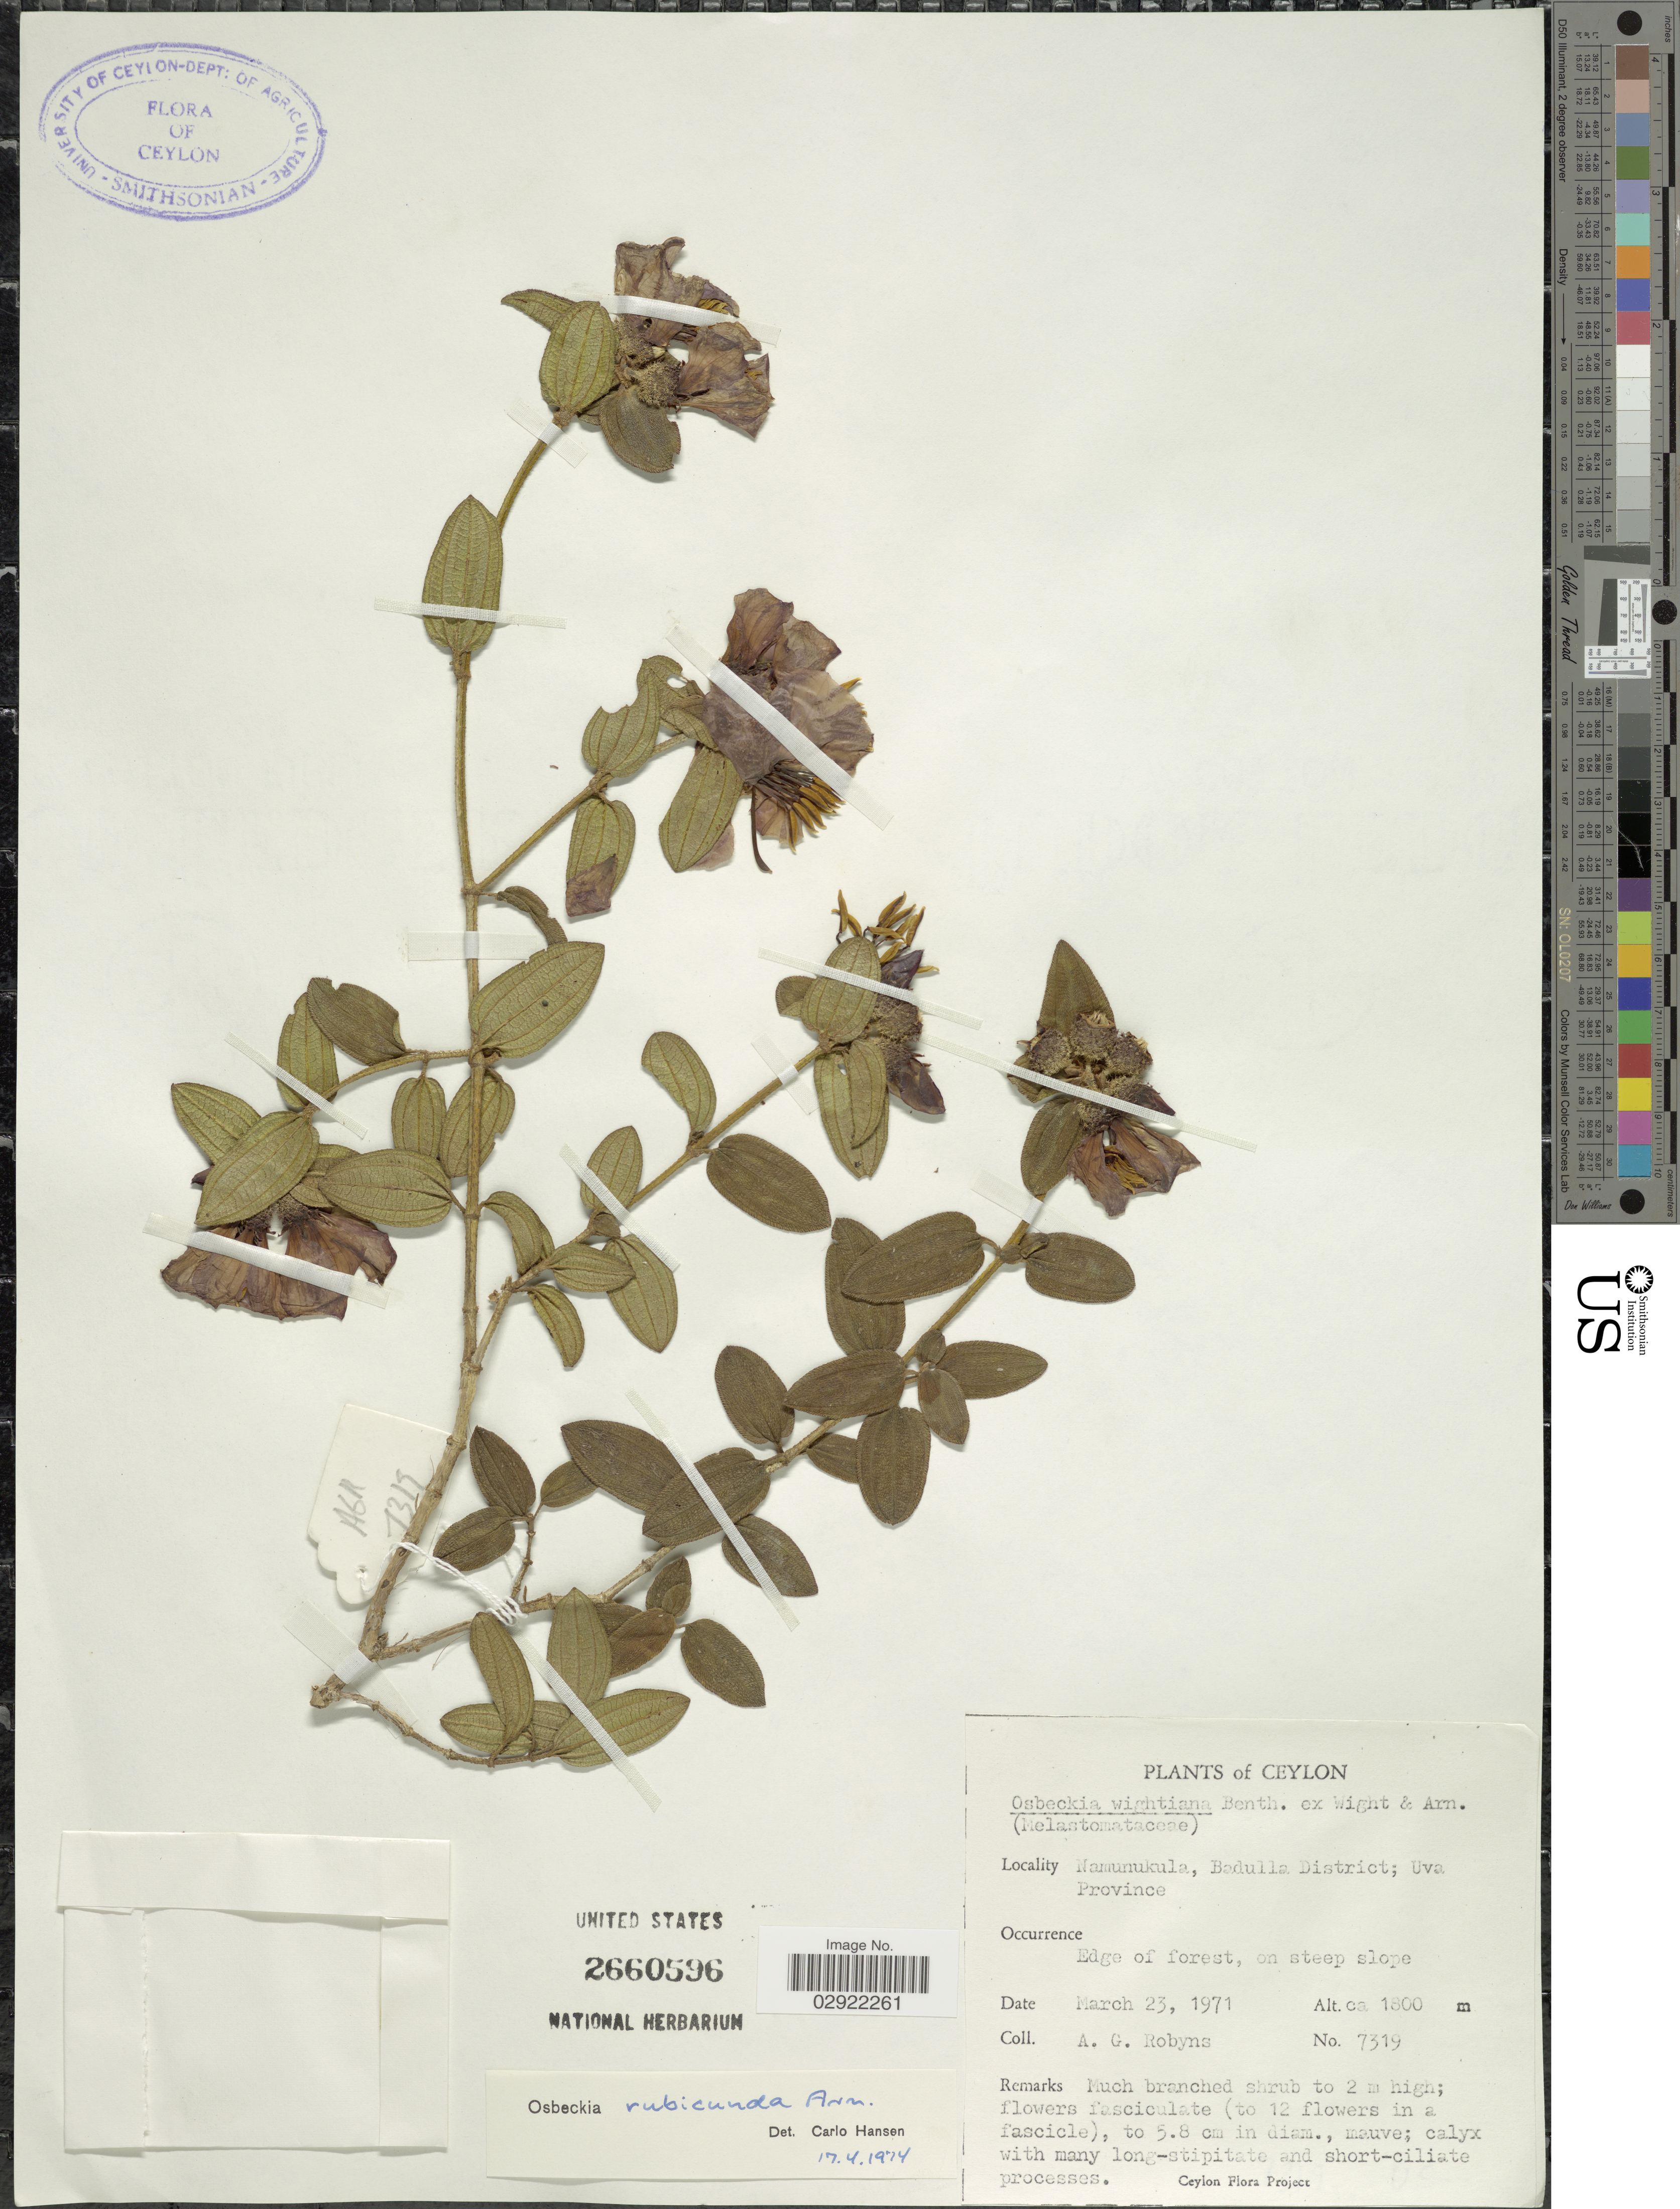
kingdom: Plantae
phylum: Tracheophyta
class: Magnoliopsida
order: Myrtales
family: Melastomataceae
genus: Osbeckia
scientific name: Osbeckia rubicunda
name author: Arn.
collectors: A. G. Robyns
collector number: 7319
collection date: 1971-03-23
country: Sri Lanka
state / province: Uva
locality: Ceylon. Namunukula, Badulla District.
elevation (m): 1800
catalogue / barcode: US 2660596